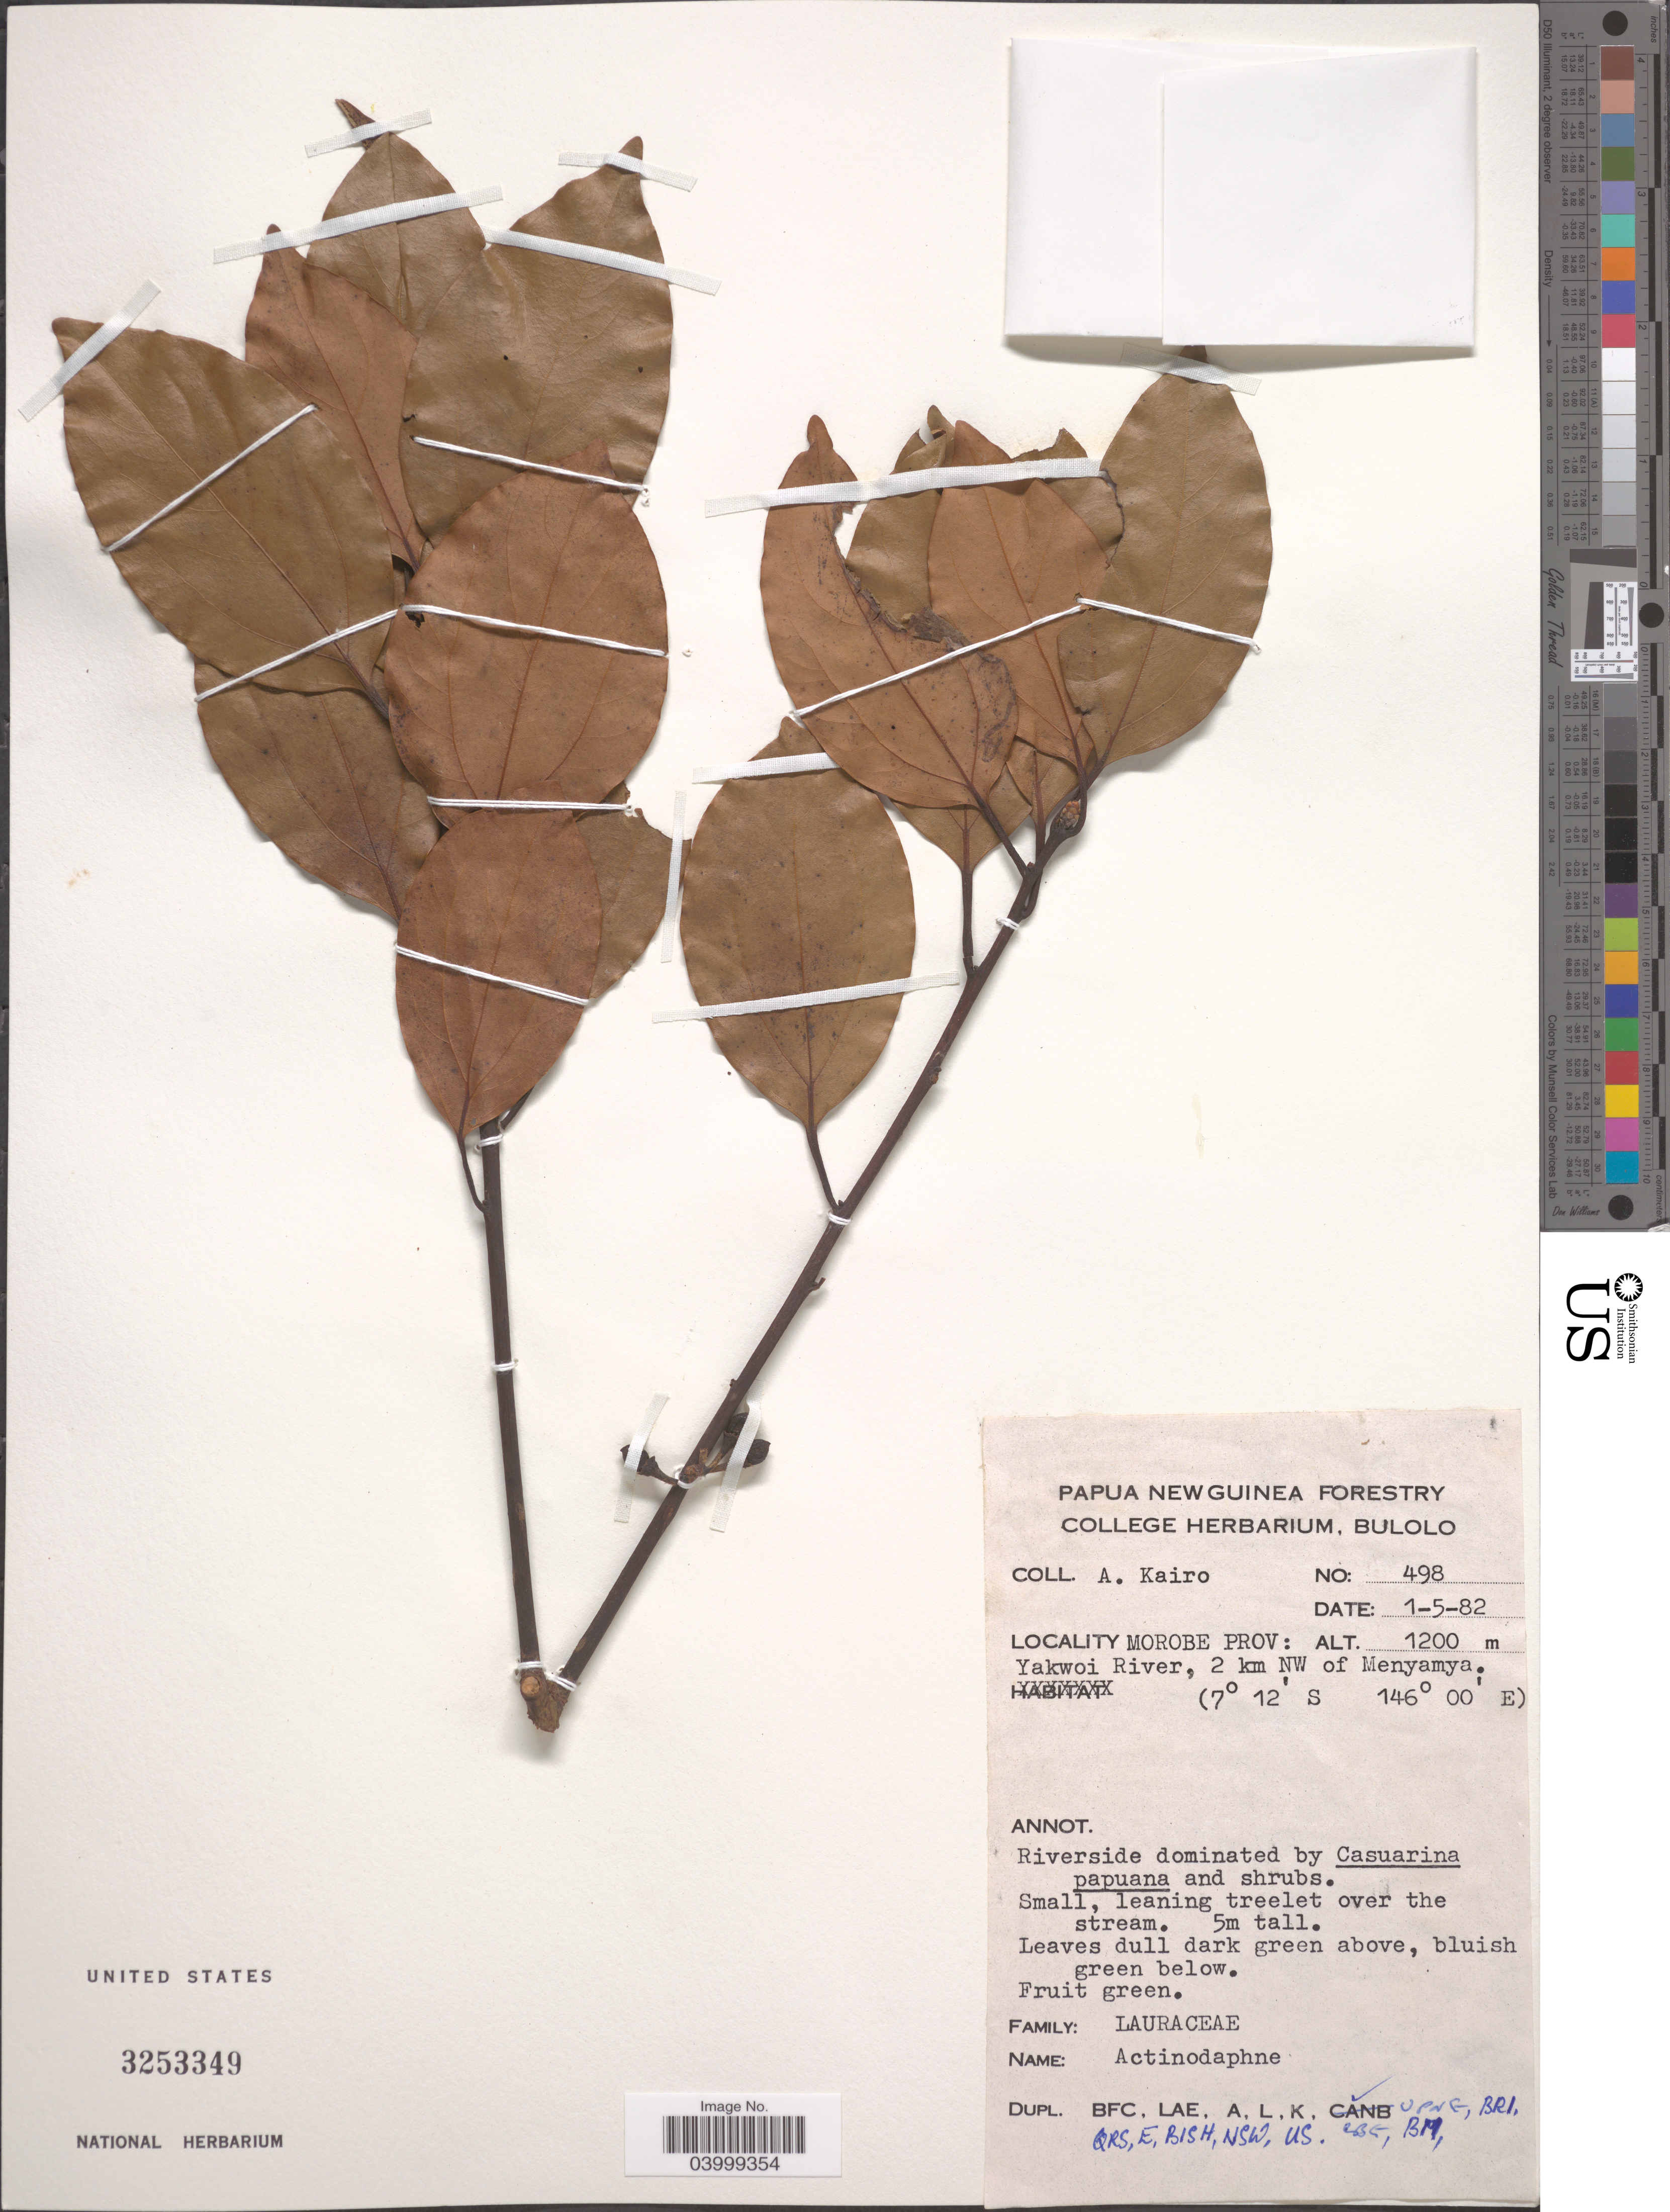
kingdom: Plantae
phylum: Tracheophyta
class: Magnoliopsida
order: Laurales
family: Lauraceae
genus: Actinodaphne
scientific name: Actinodaphne sp.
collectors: A. Kairo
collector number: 498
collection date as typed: Transcribed d/m/y: 1/5/82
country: Papua New Guinea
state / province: Morobe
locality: Yakwoi River, 2 km NW of Menyamya.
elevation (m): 1200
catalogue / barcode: US 3253349